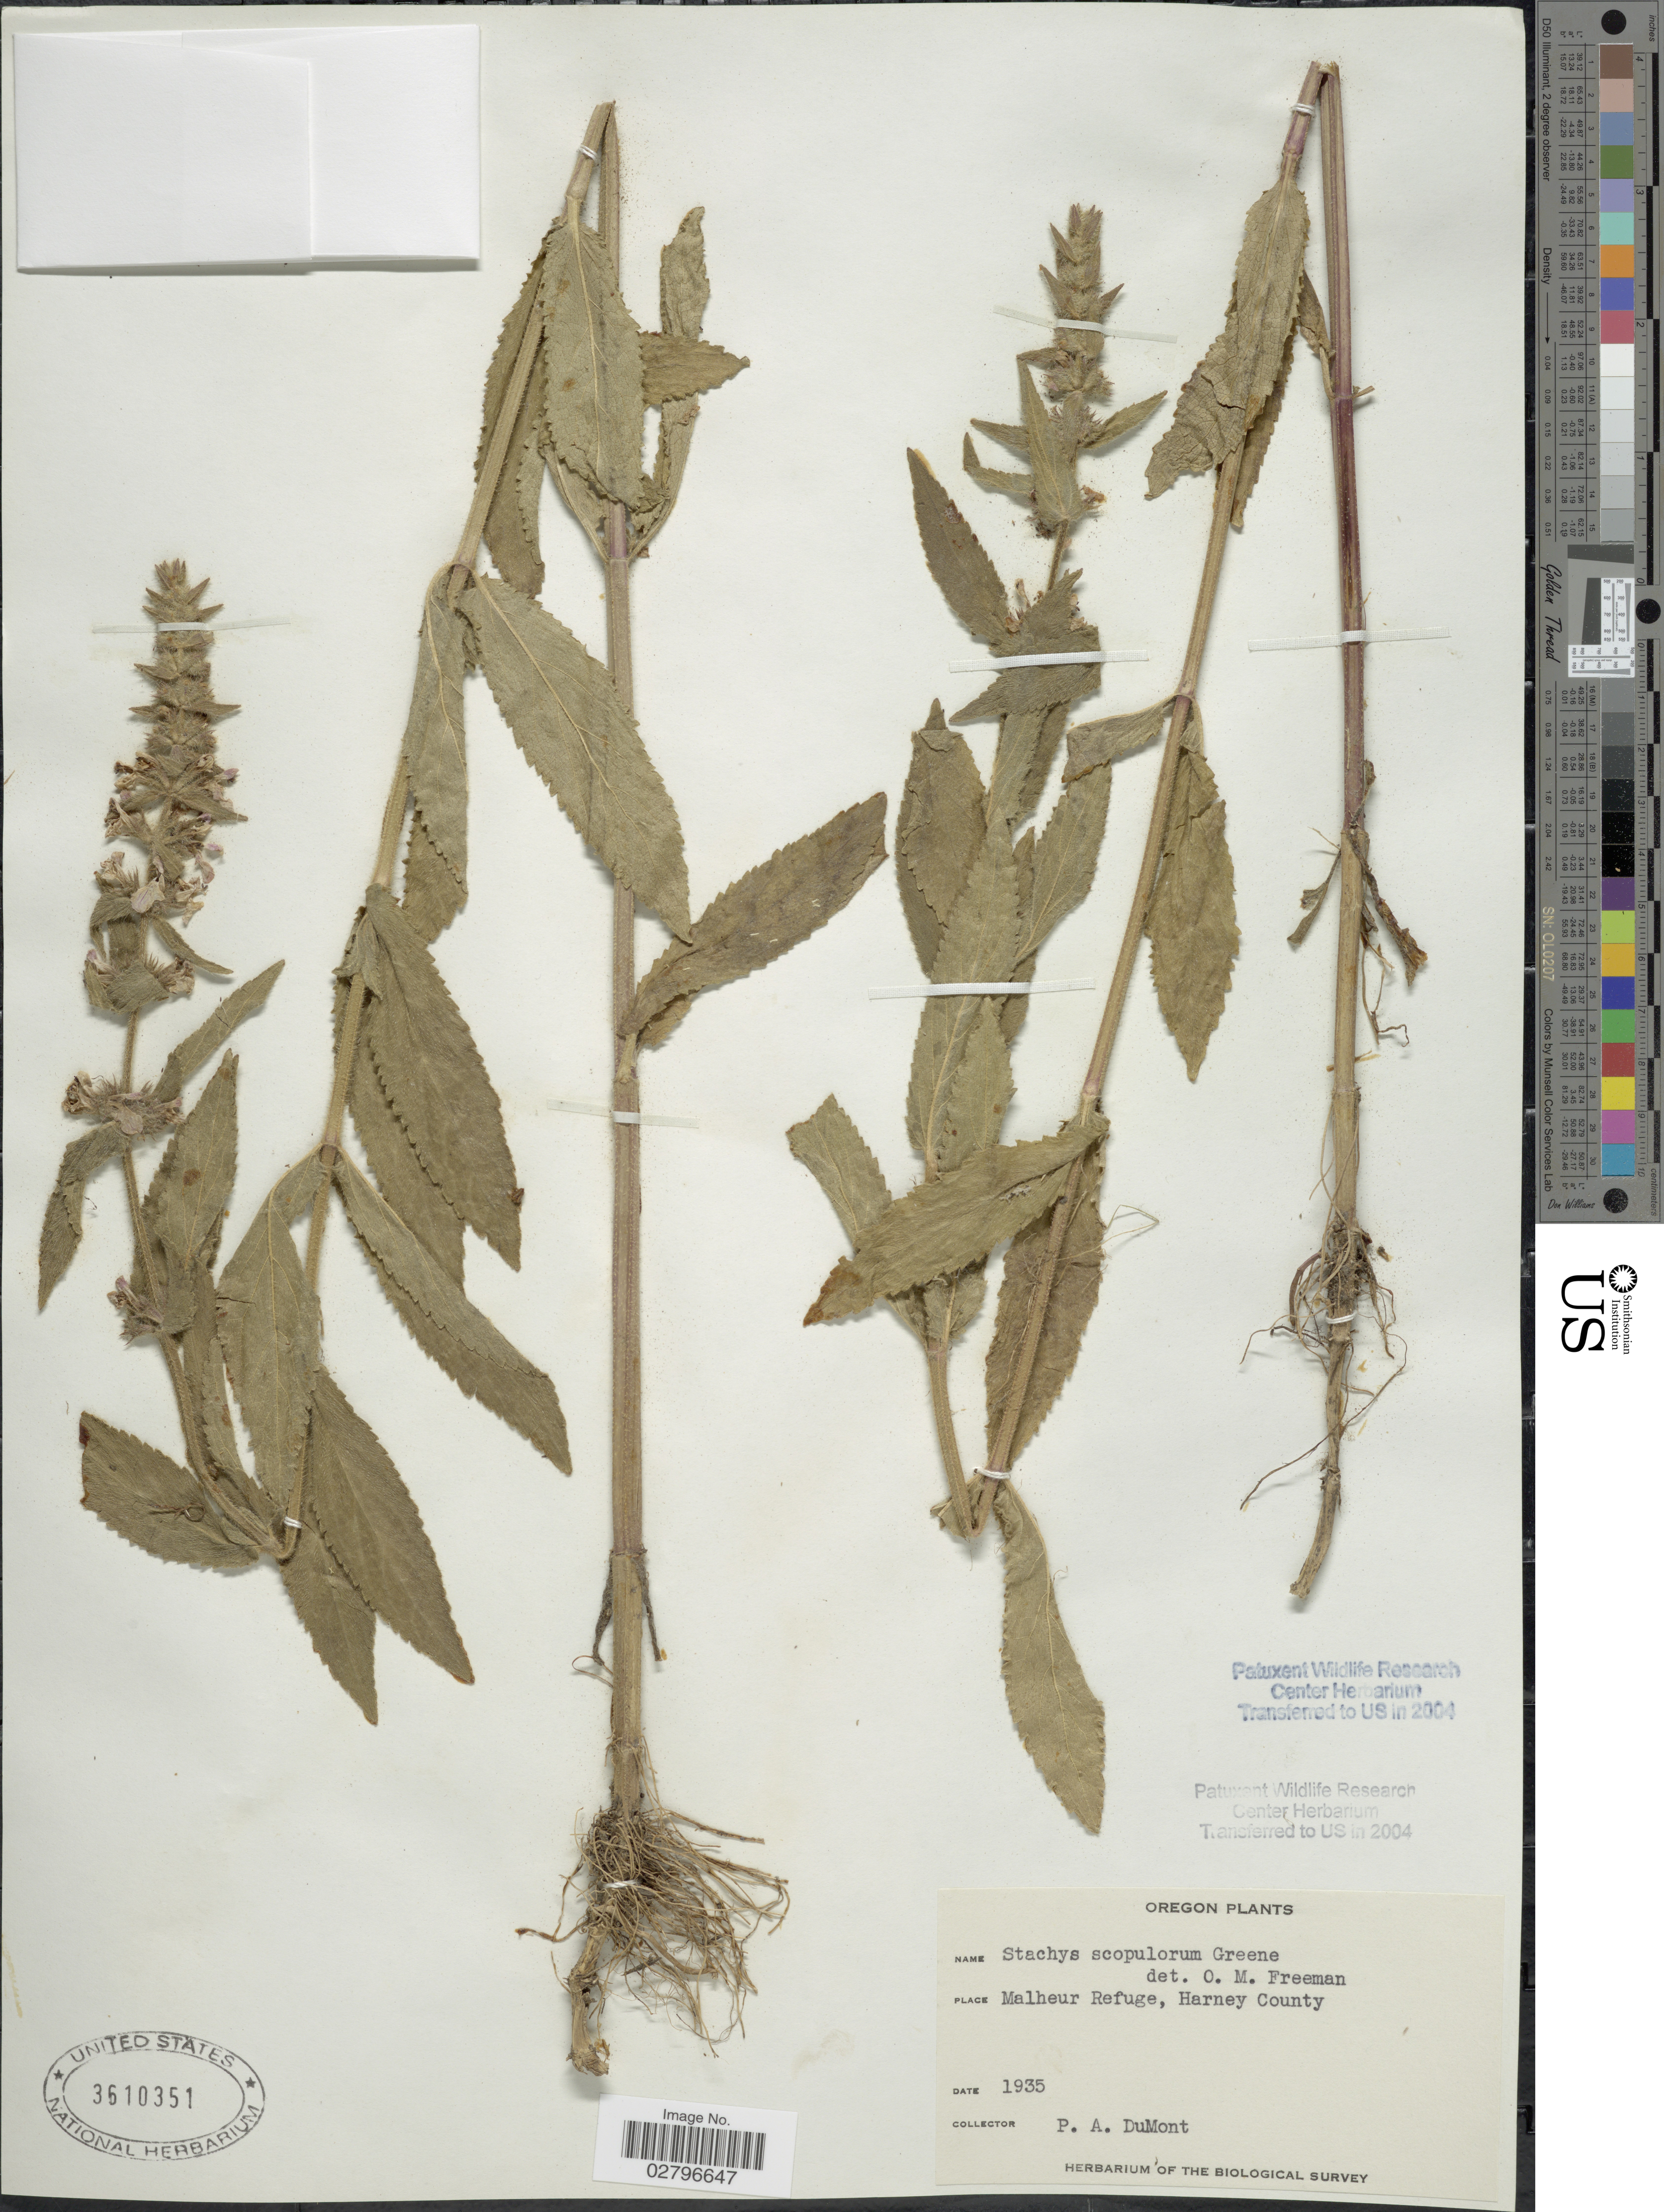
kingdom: Plantae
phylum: Tracheophyta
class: Magnoliopsida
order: Lamiales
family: Lamiaceae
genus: Stachys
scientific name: Stachys pilosa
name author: Nutt.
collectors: P. Dumont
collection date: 1935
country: United States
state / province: Oregon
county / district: Harney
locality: Malheur Refuge, Harney County.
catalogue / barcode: US 3610351